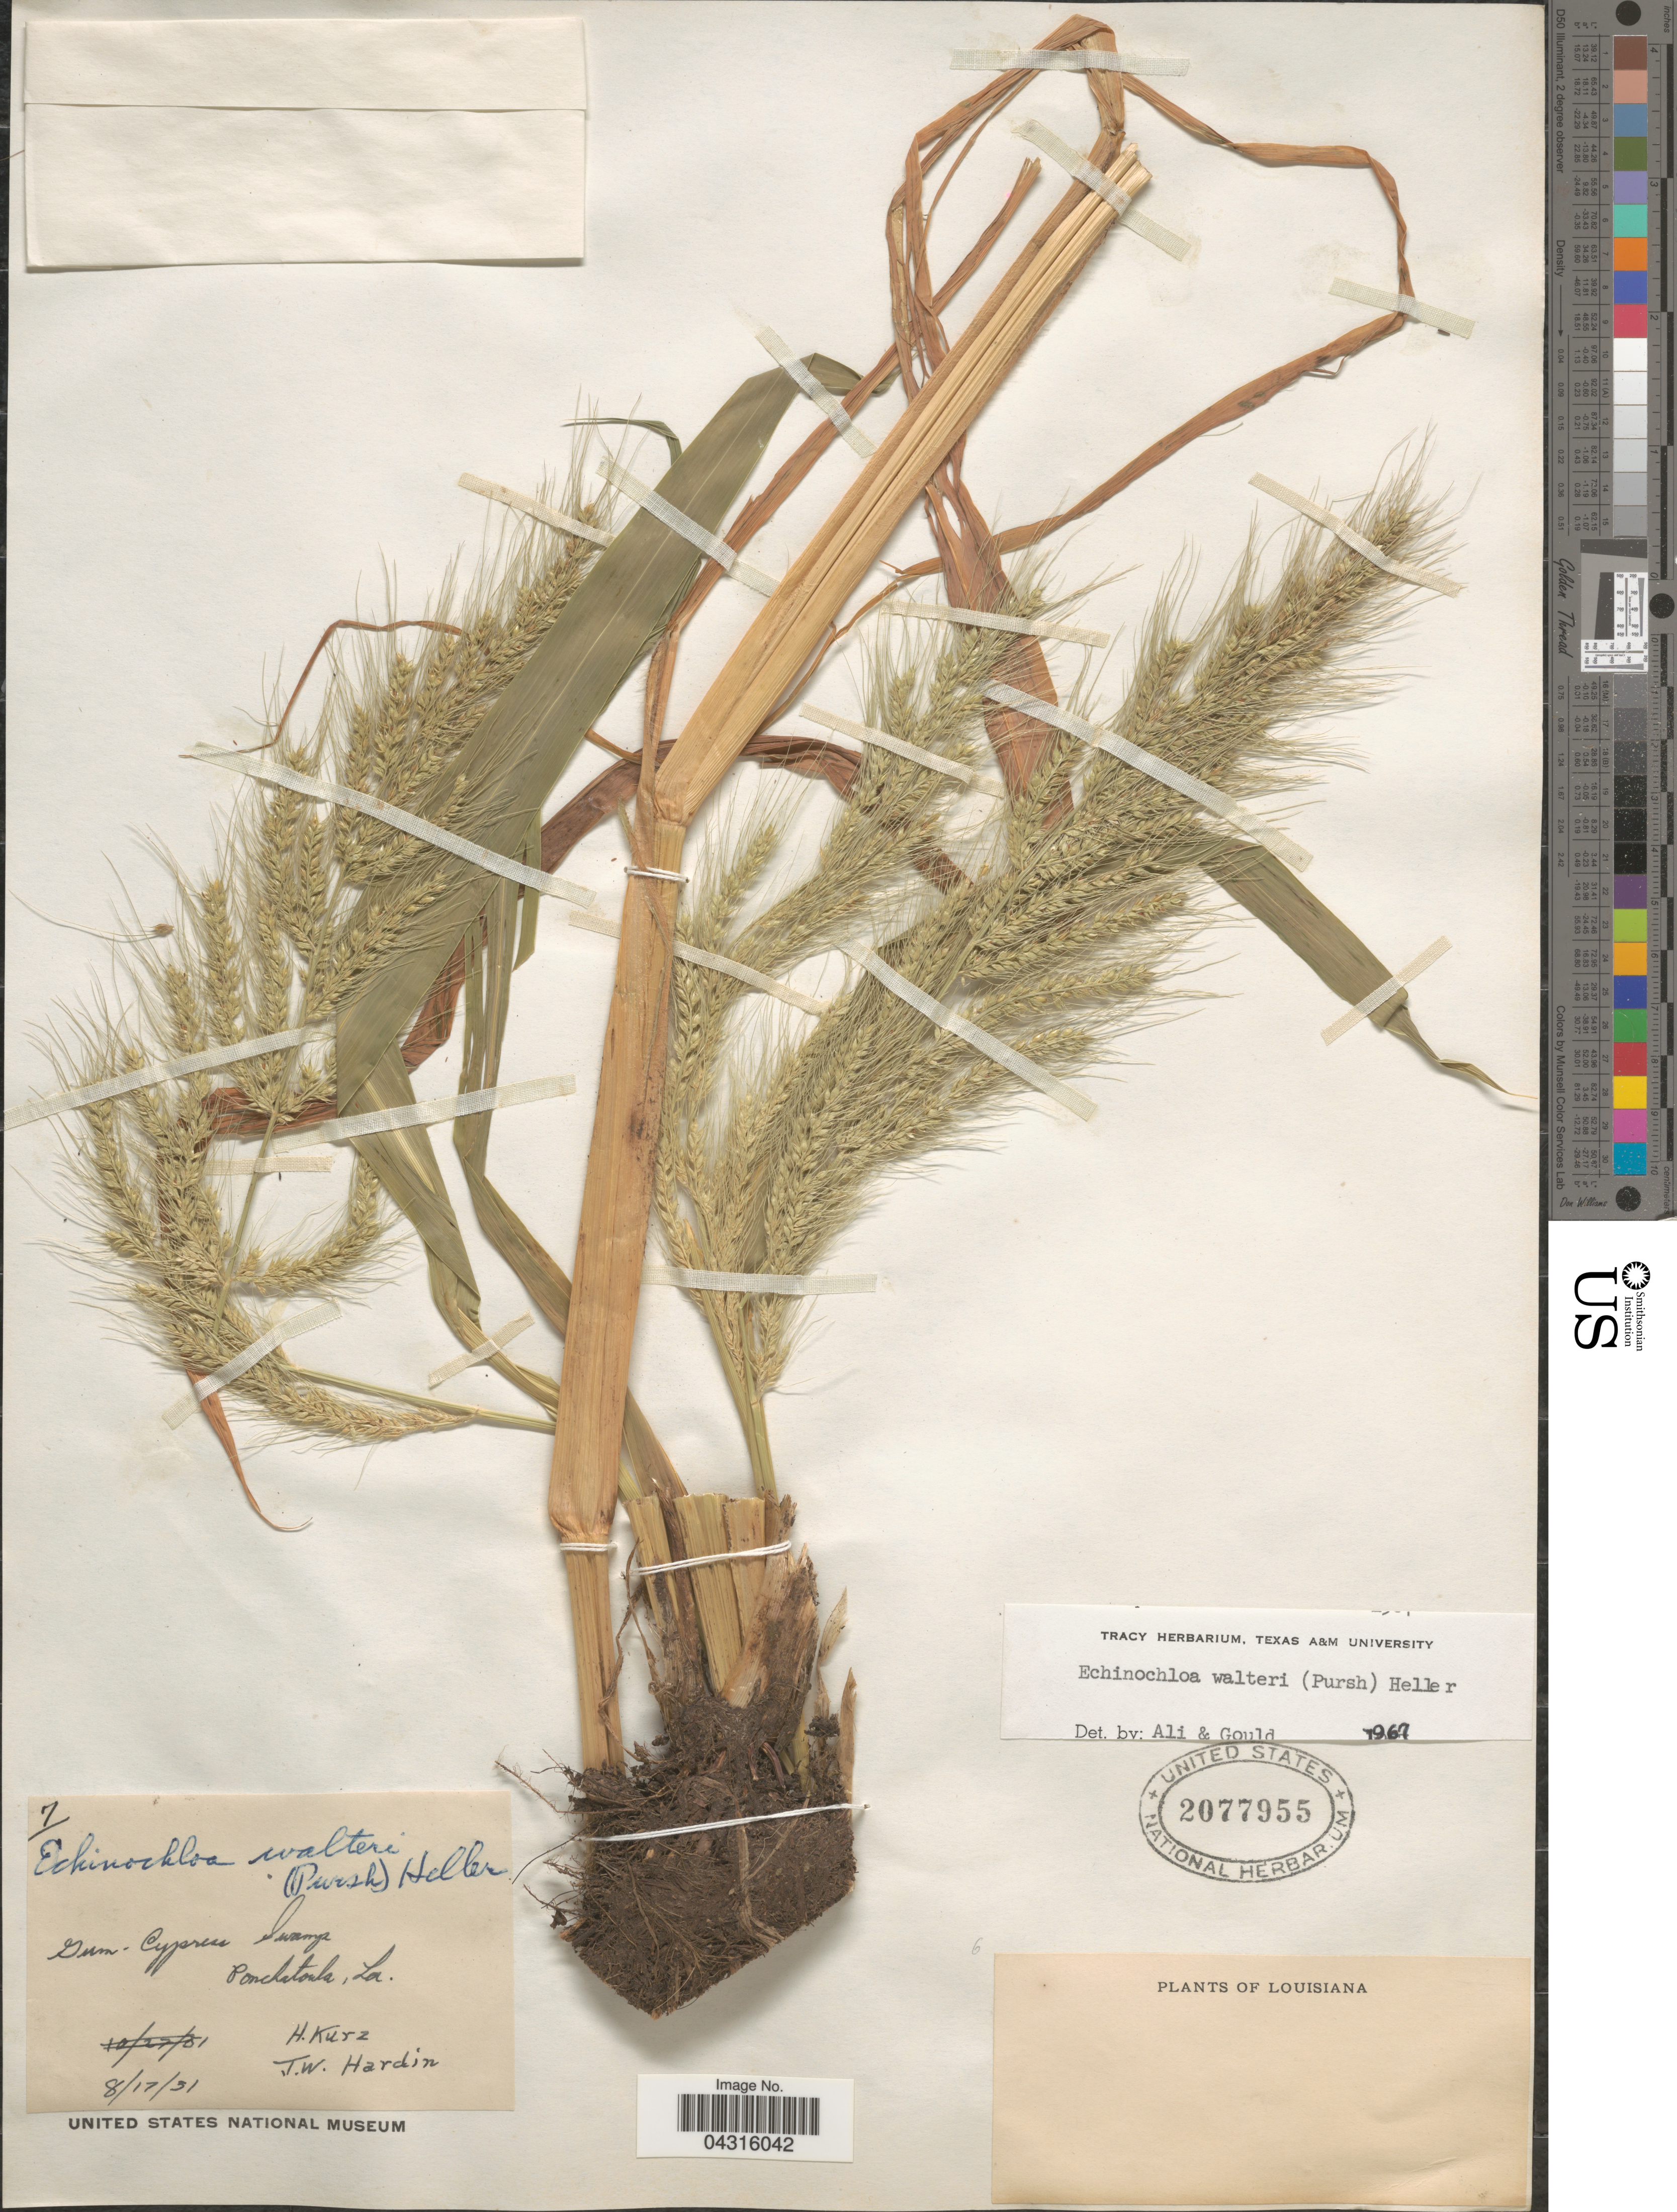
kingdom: Plantae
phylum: Tracheophyta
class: Liliopsida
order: Poales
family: Poaceae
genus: Echinochloa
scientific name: Echinochloa walteri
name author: (Pursh) A. Heller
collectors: H. W. Kurz & J. Hardin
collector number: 7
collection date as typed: Transcribed d/m/y: 17/8/51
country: United States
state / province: Louisiana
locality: Gum-Cypress Swamp. Ponchatoula.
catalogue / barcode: US 2077955